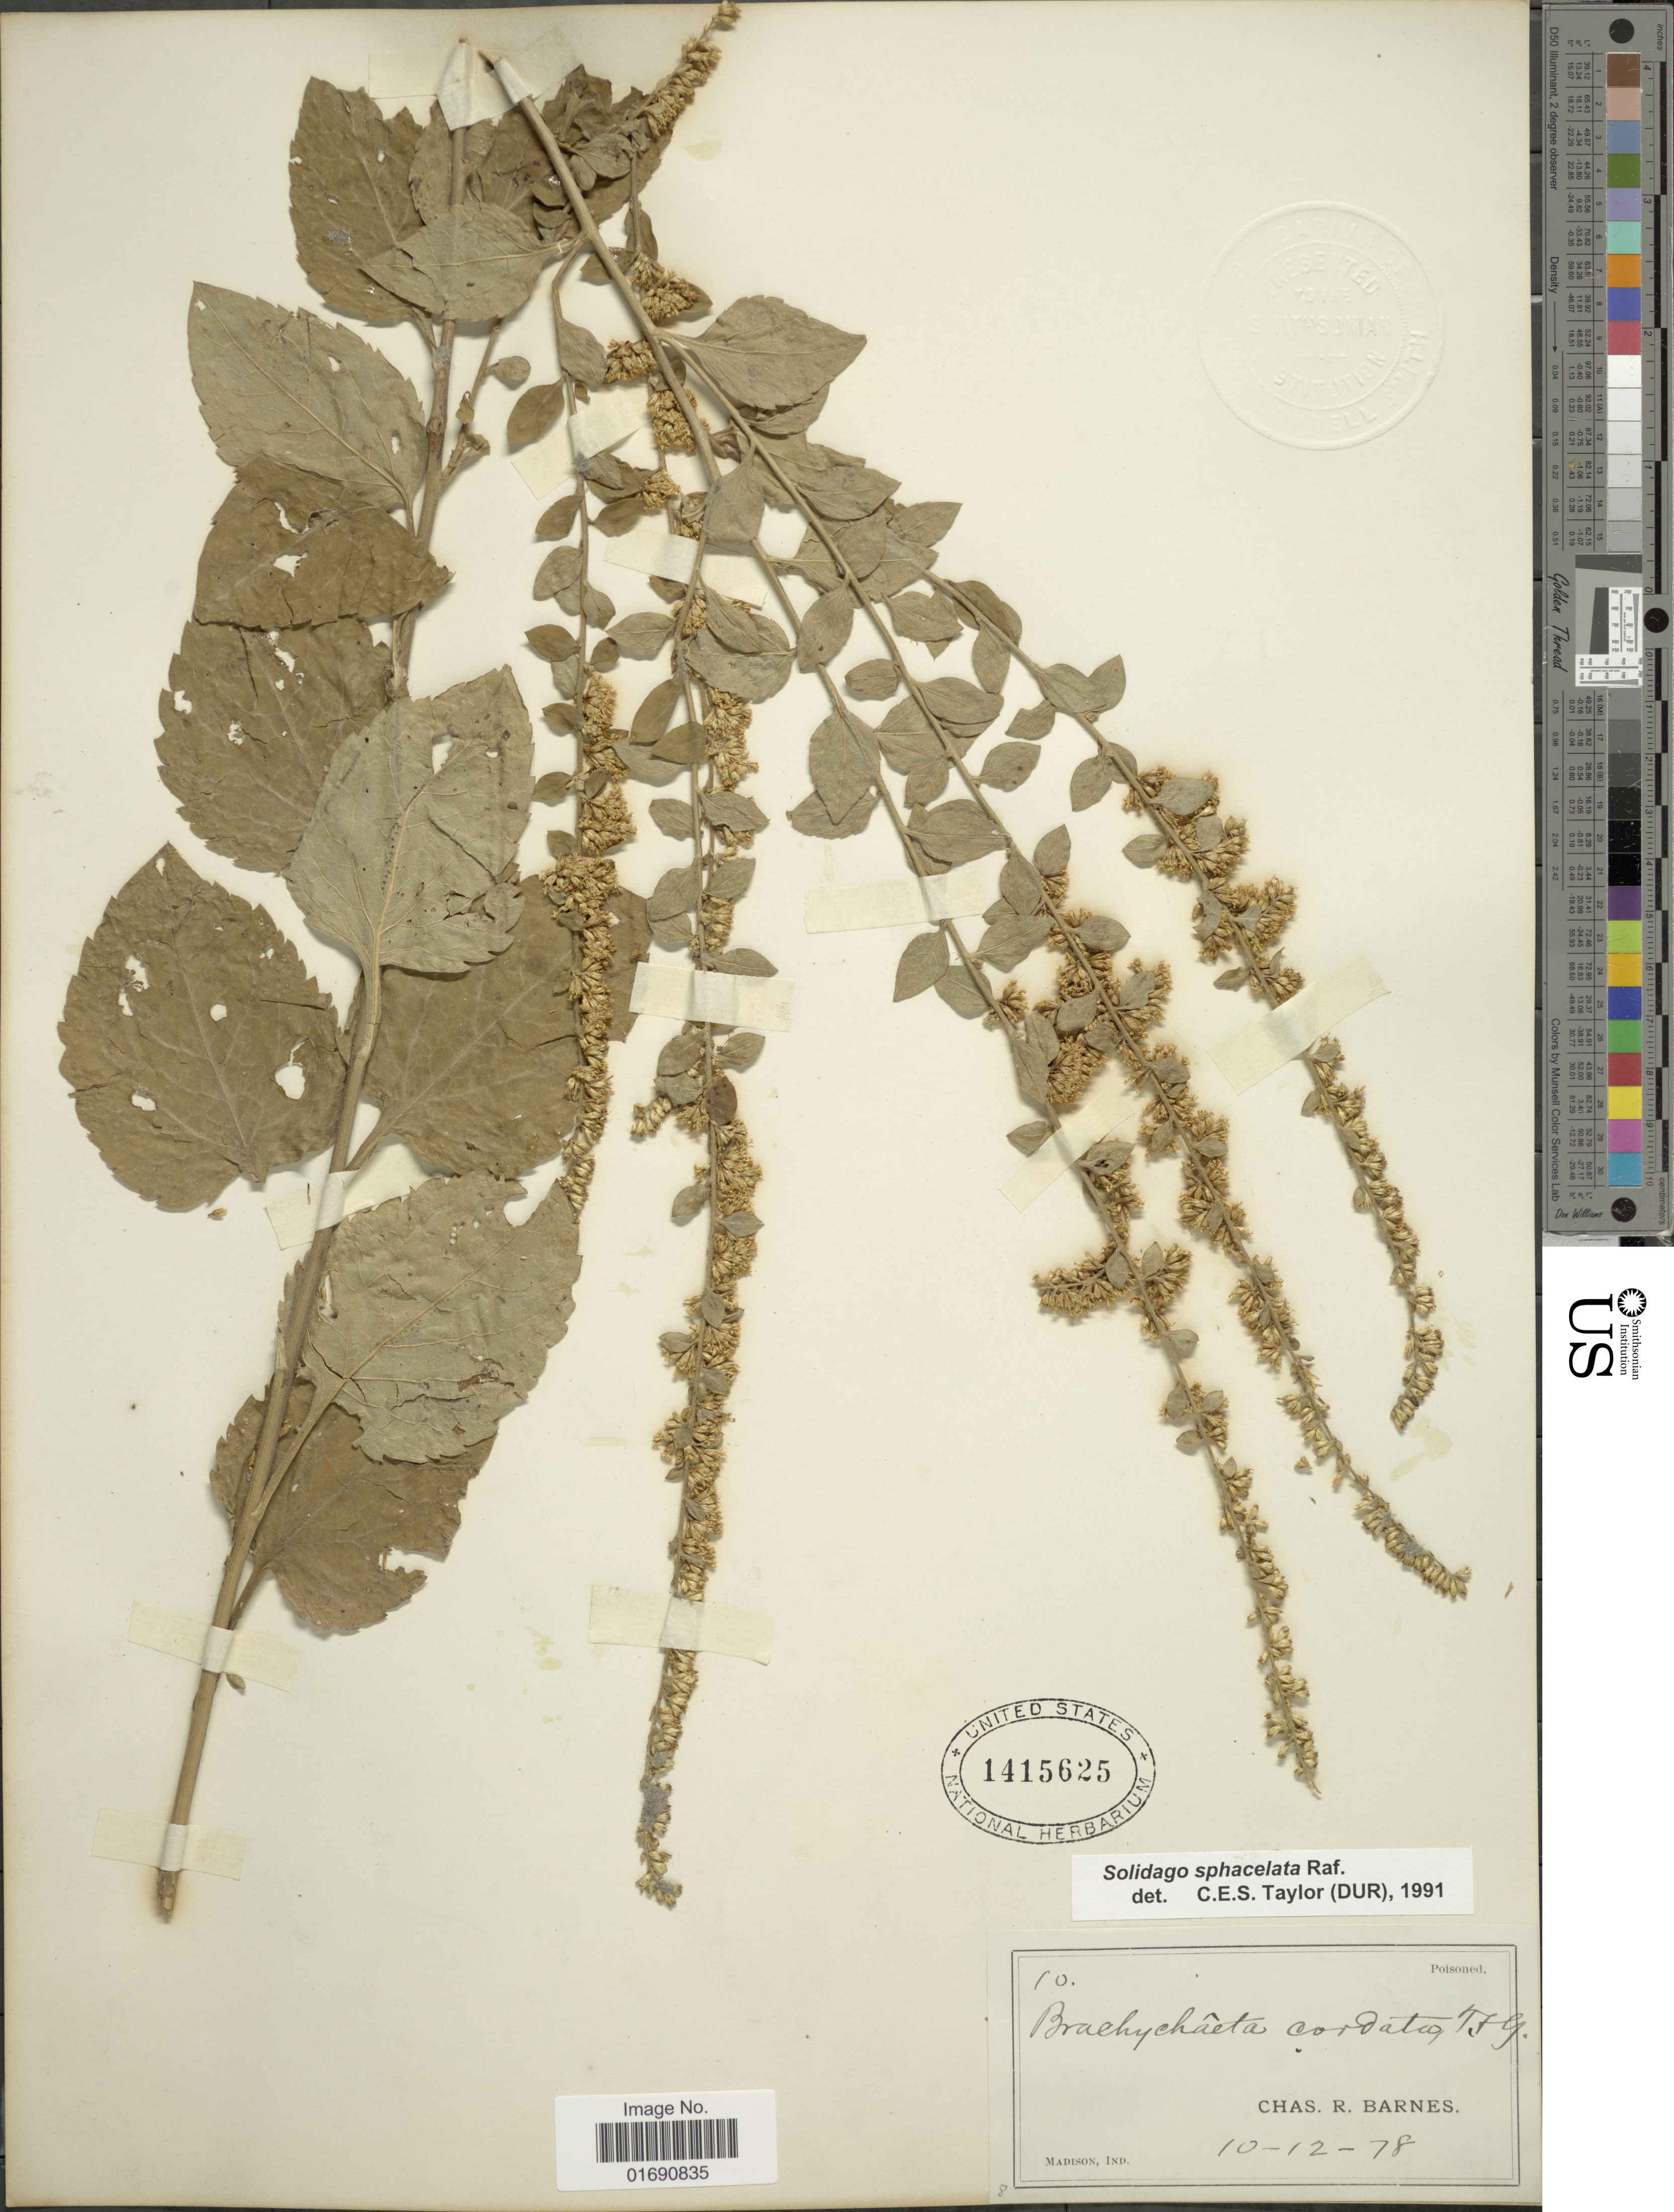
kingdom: Plantae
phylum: Tracheophyta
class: Magnoliopsida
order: Asterales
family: Asteraceae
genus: Solidago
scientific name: Solidago sphacelata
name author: Raf.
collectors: C. R. Barnes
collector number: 10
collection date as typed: Transcribed d/m/y: 12/10/78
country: United States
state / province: Indiana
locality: Madison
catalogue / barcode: US 1415625